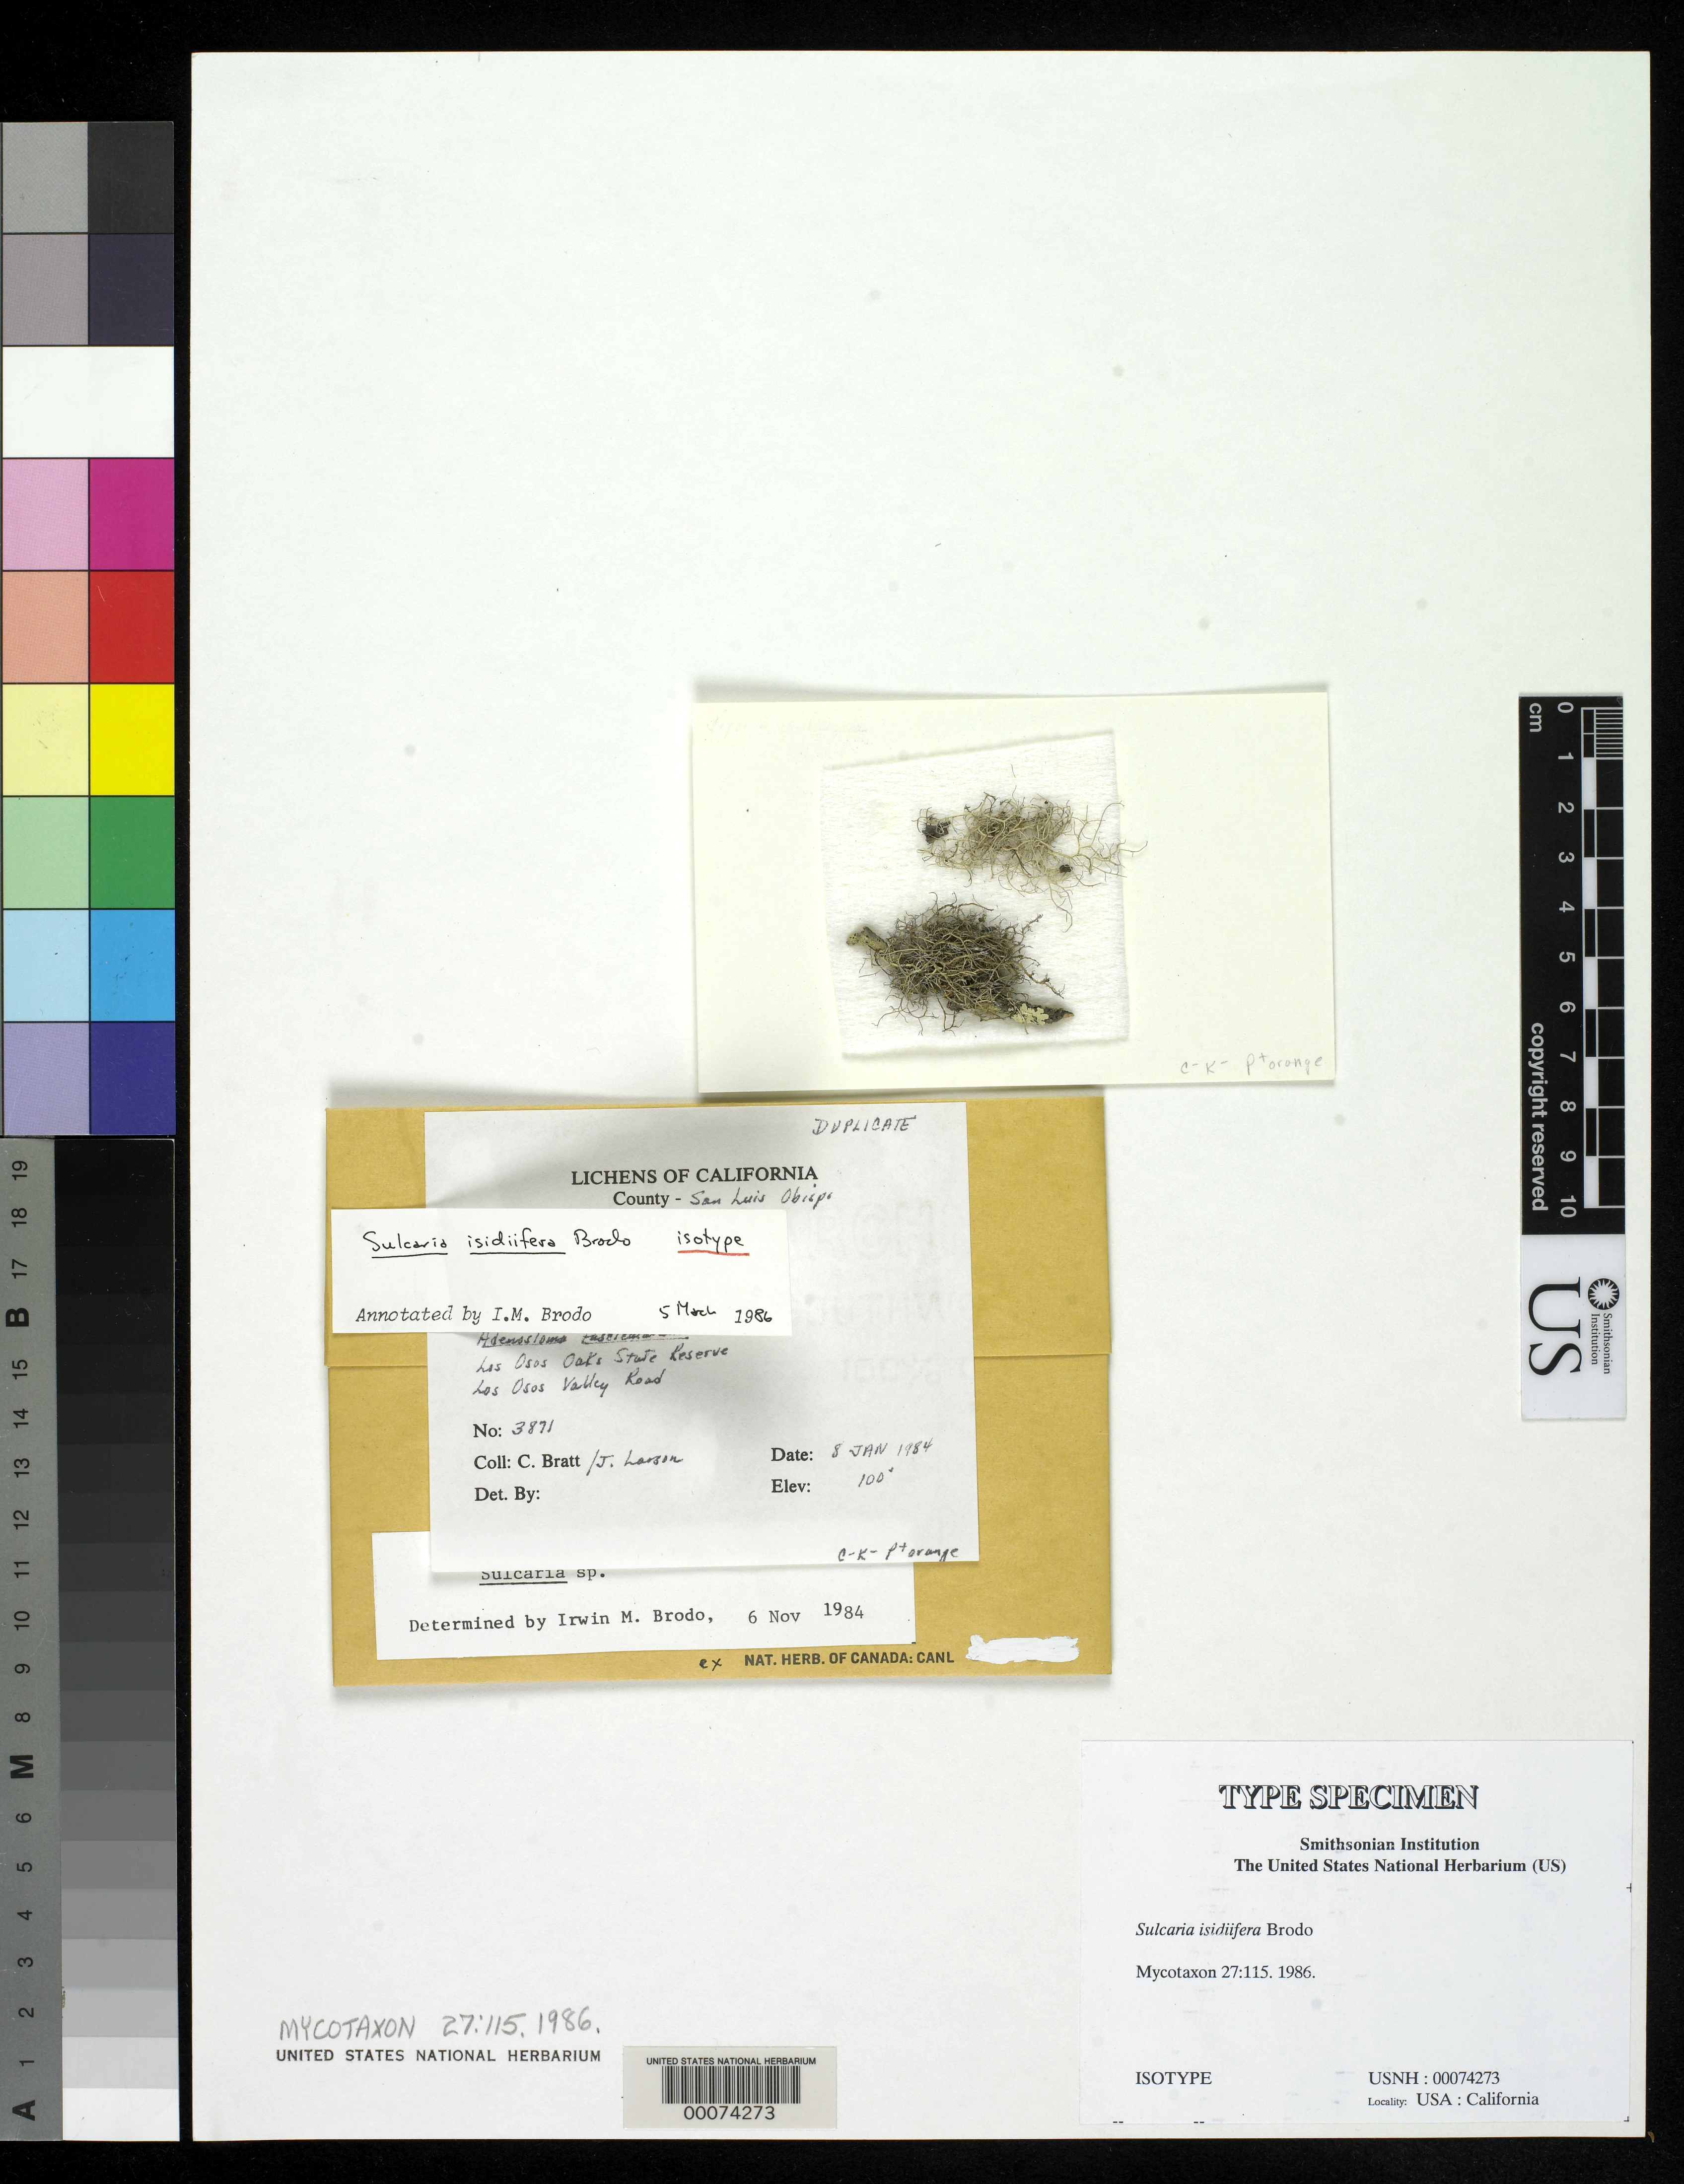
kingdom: Fungi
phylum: Ascomycota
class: Lecanoromycetes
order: Lecanorales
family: Parmeliaceae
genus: Sulcaria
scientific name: Sulcaria isidiifera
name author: Brodo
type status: Isotype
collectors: C. Bratt & J. Larson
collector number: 3871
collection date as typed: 08 Jan 1984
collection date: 1984-01-08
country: United States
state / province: California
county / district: San Luis Obispo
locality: Los Osos Oaks State Reserve, Los Osos Valley Road.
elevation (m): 30